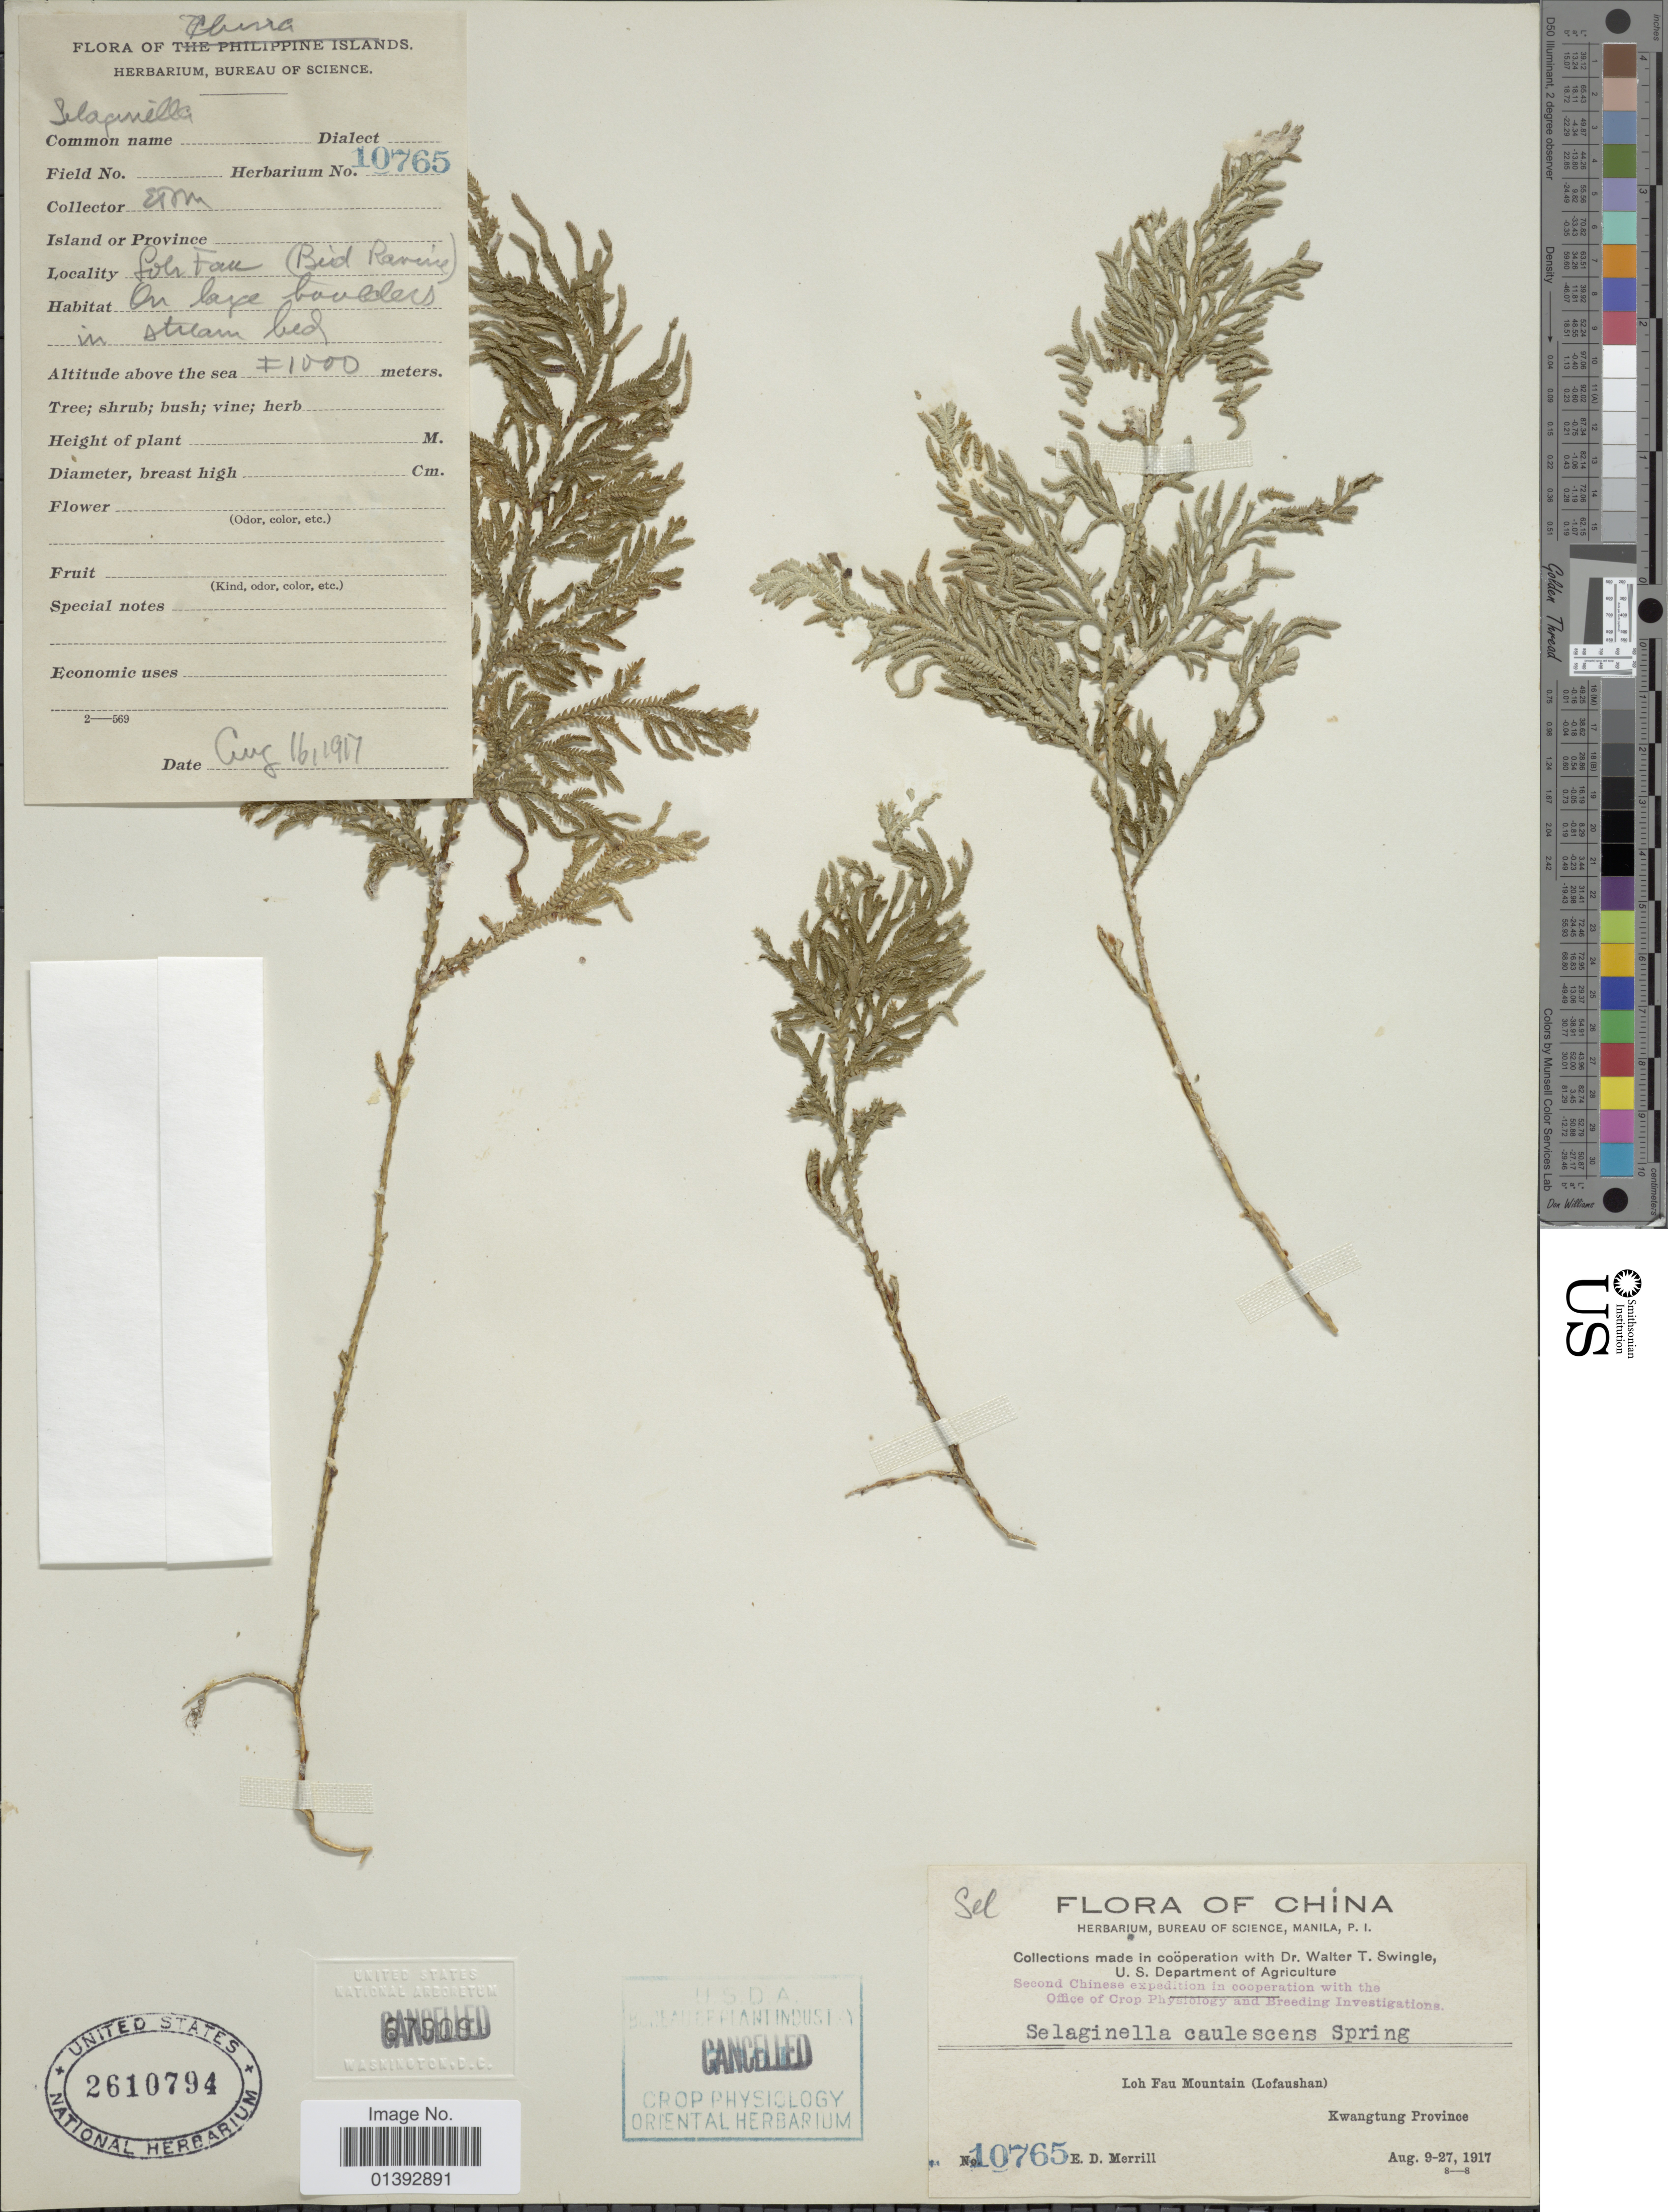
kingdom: Plantae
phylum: Tracheophyta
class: Lycopodiopsida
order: Selaginellales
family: Selaginellaceae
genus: Selaginella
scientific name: Selaginella involvens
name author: (Sw.) Spring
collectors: E. D. Merrill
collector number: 10765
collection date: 1917-08-09/1917-08-27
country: Japan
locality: Loh Fau Mountain (Lofaushan), Kwangtung Province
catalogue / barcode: US 2610794